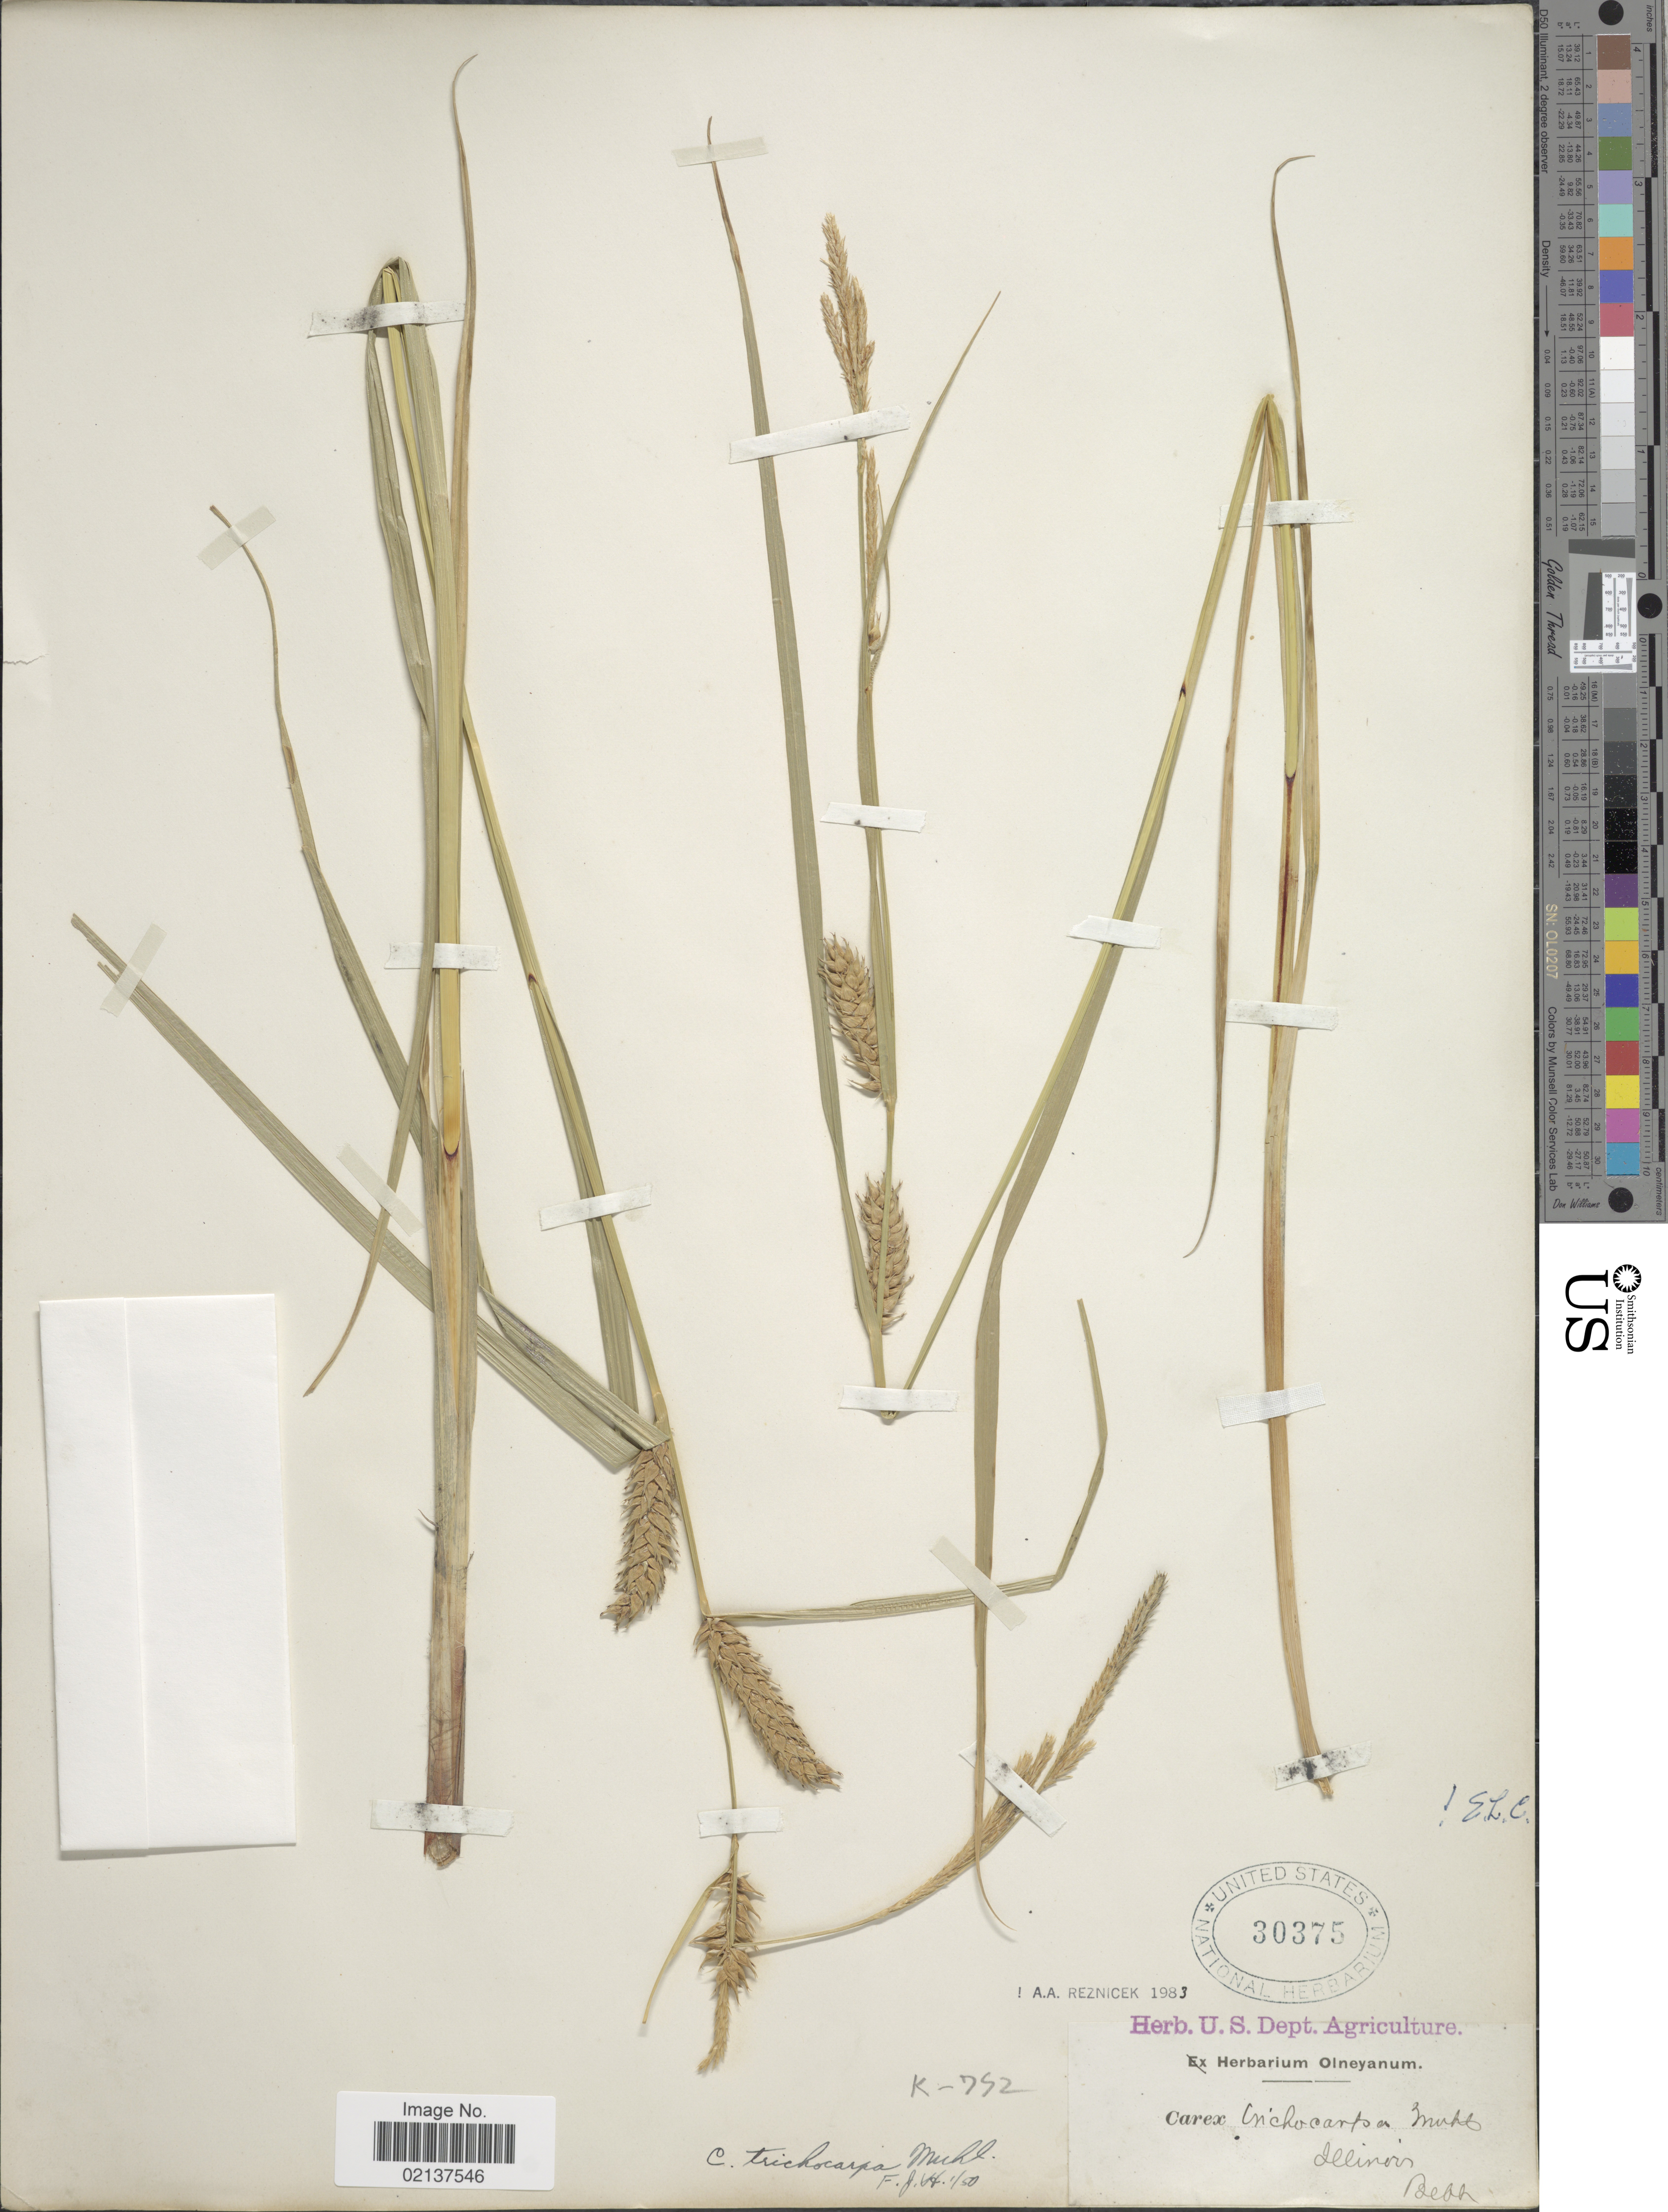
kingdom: Plantae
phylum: Tracheophyta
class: Liliopsida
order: Poales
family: Cyperaceae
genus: Carex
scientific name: Carex trichocarpa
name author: Muhl. ex Willd.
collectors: -. Bebb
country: United States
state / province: Illinois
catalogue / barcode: US 30375